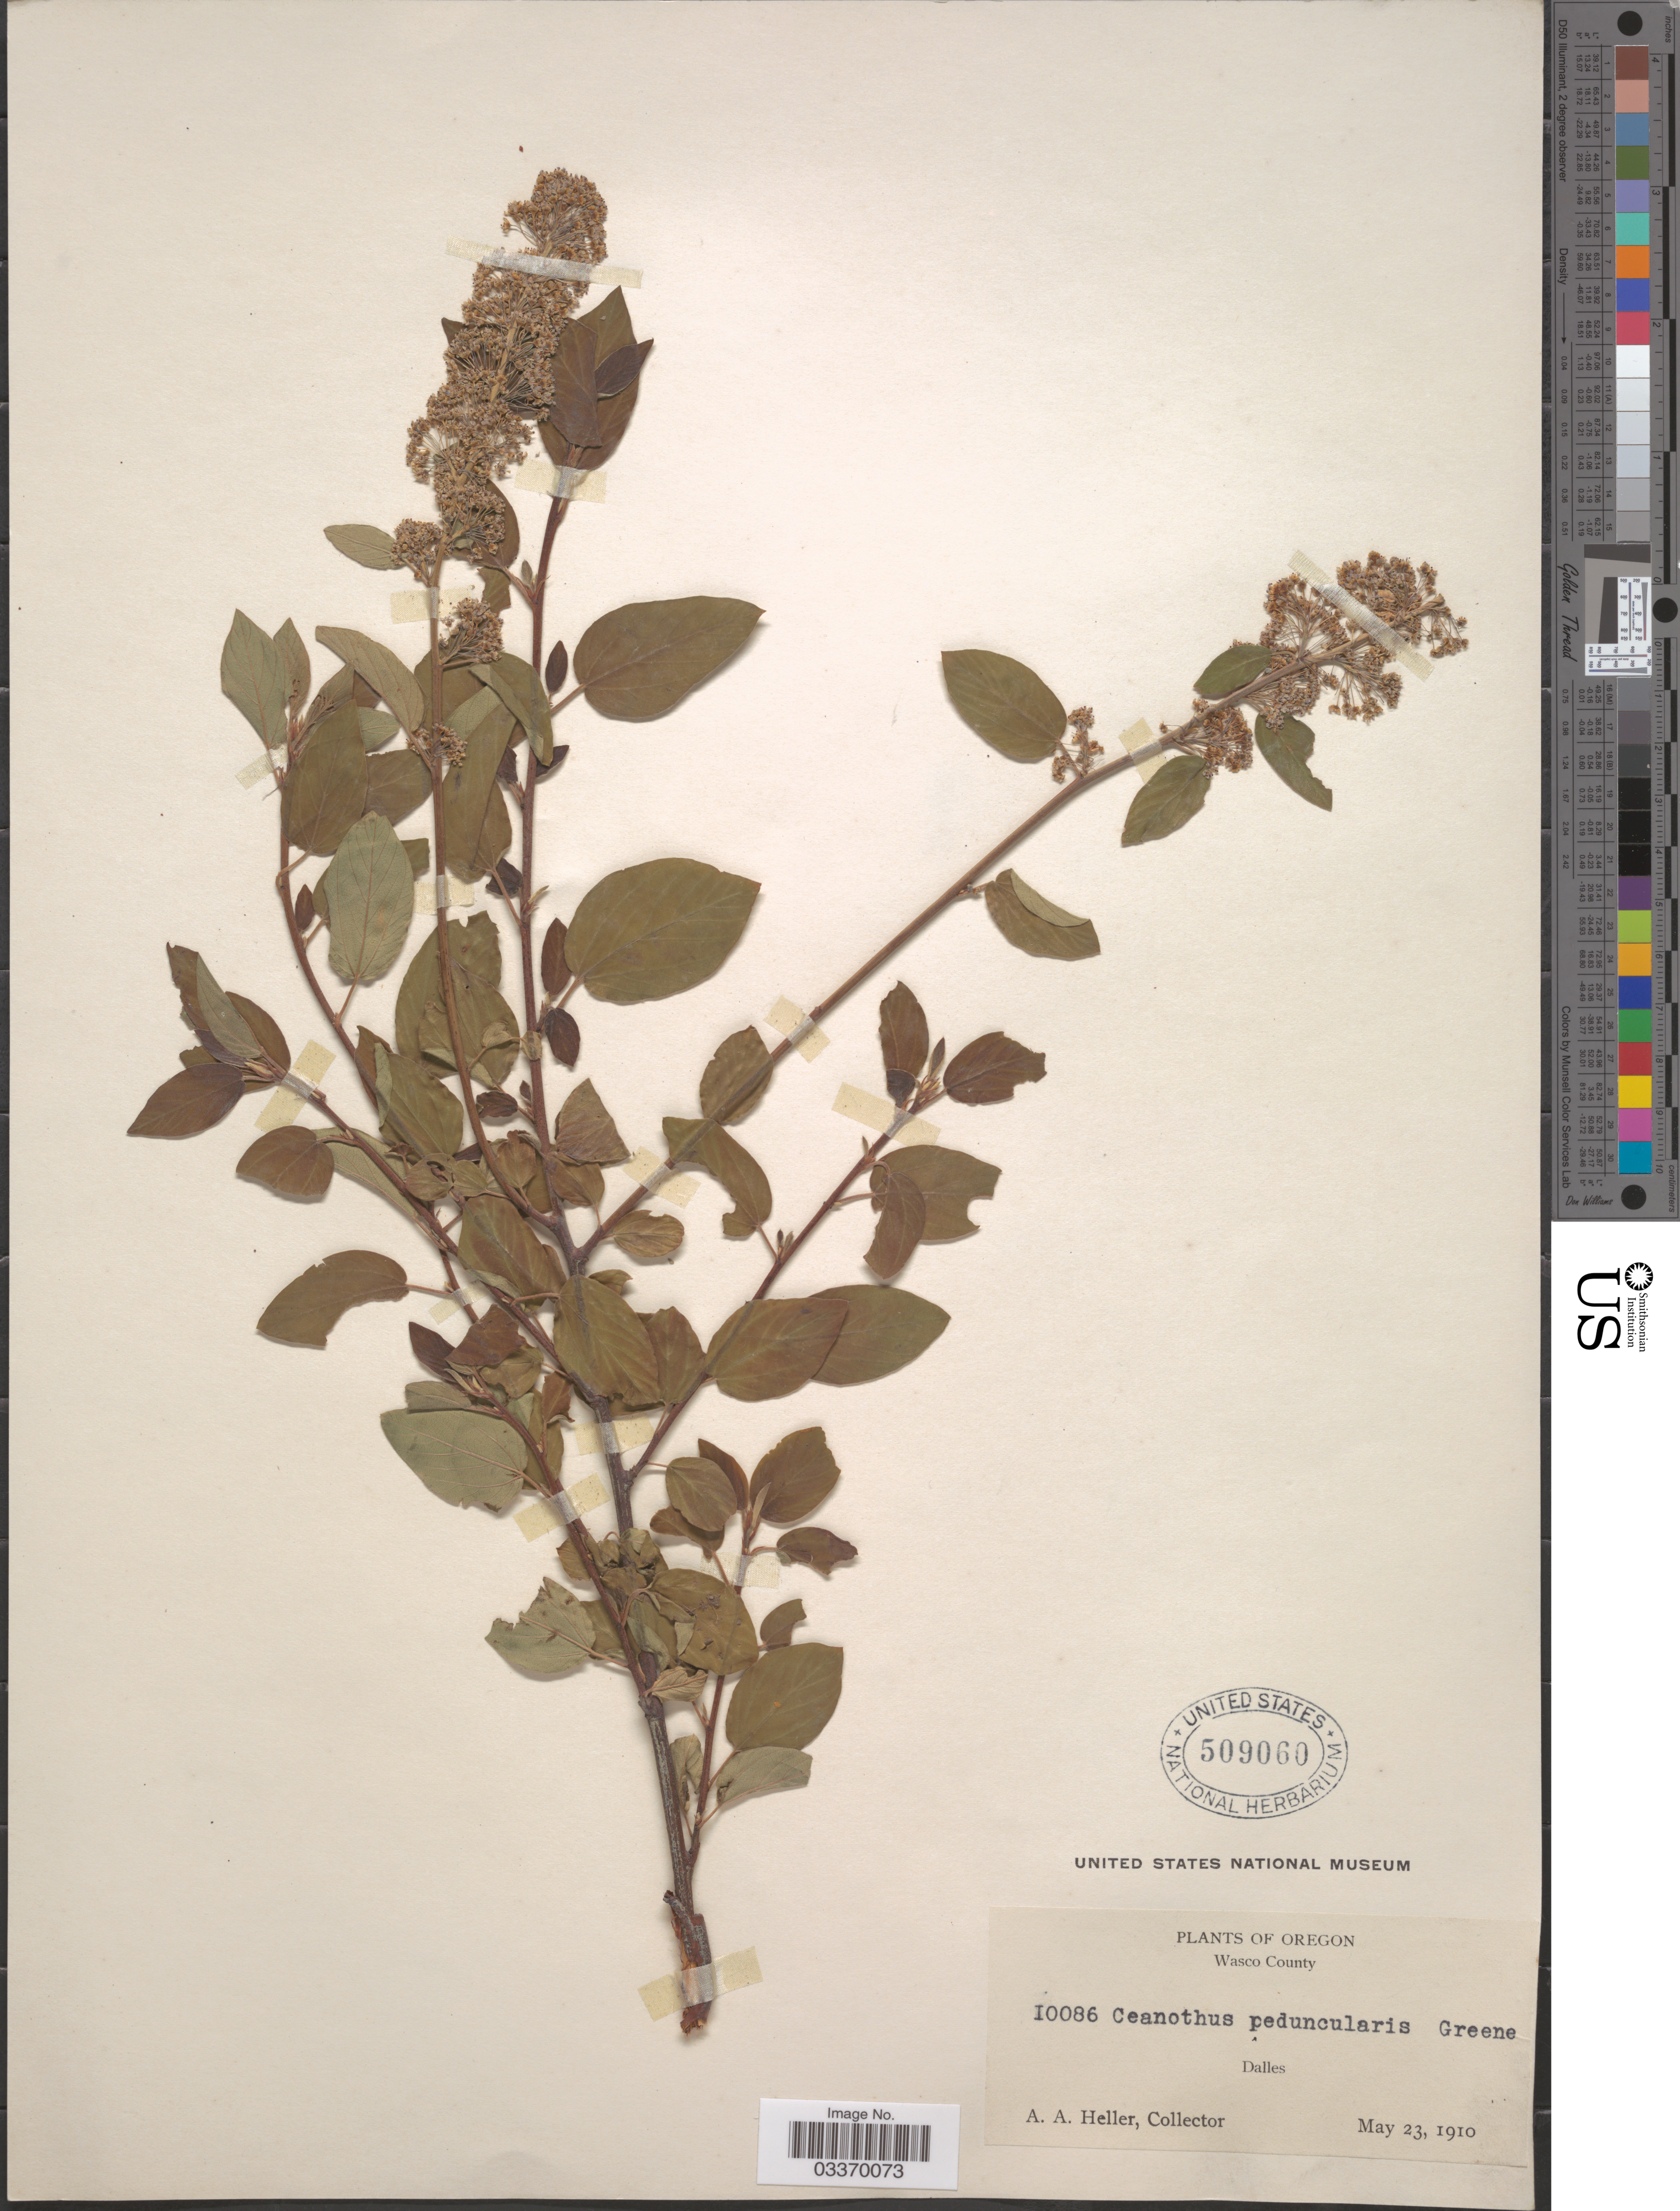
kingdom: Plantae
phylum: Tracheophyta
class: Magnoliopsida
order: Rosales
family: Rhamnaceae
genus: Ceanothus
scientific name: Ceanothus peduncularis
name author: Greene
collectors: A. A. Heller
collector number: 10086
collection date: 1910-05-23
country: United States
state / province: Oregon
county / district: Wasco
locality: Wasco County. Dalles.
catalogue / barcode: US 509060